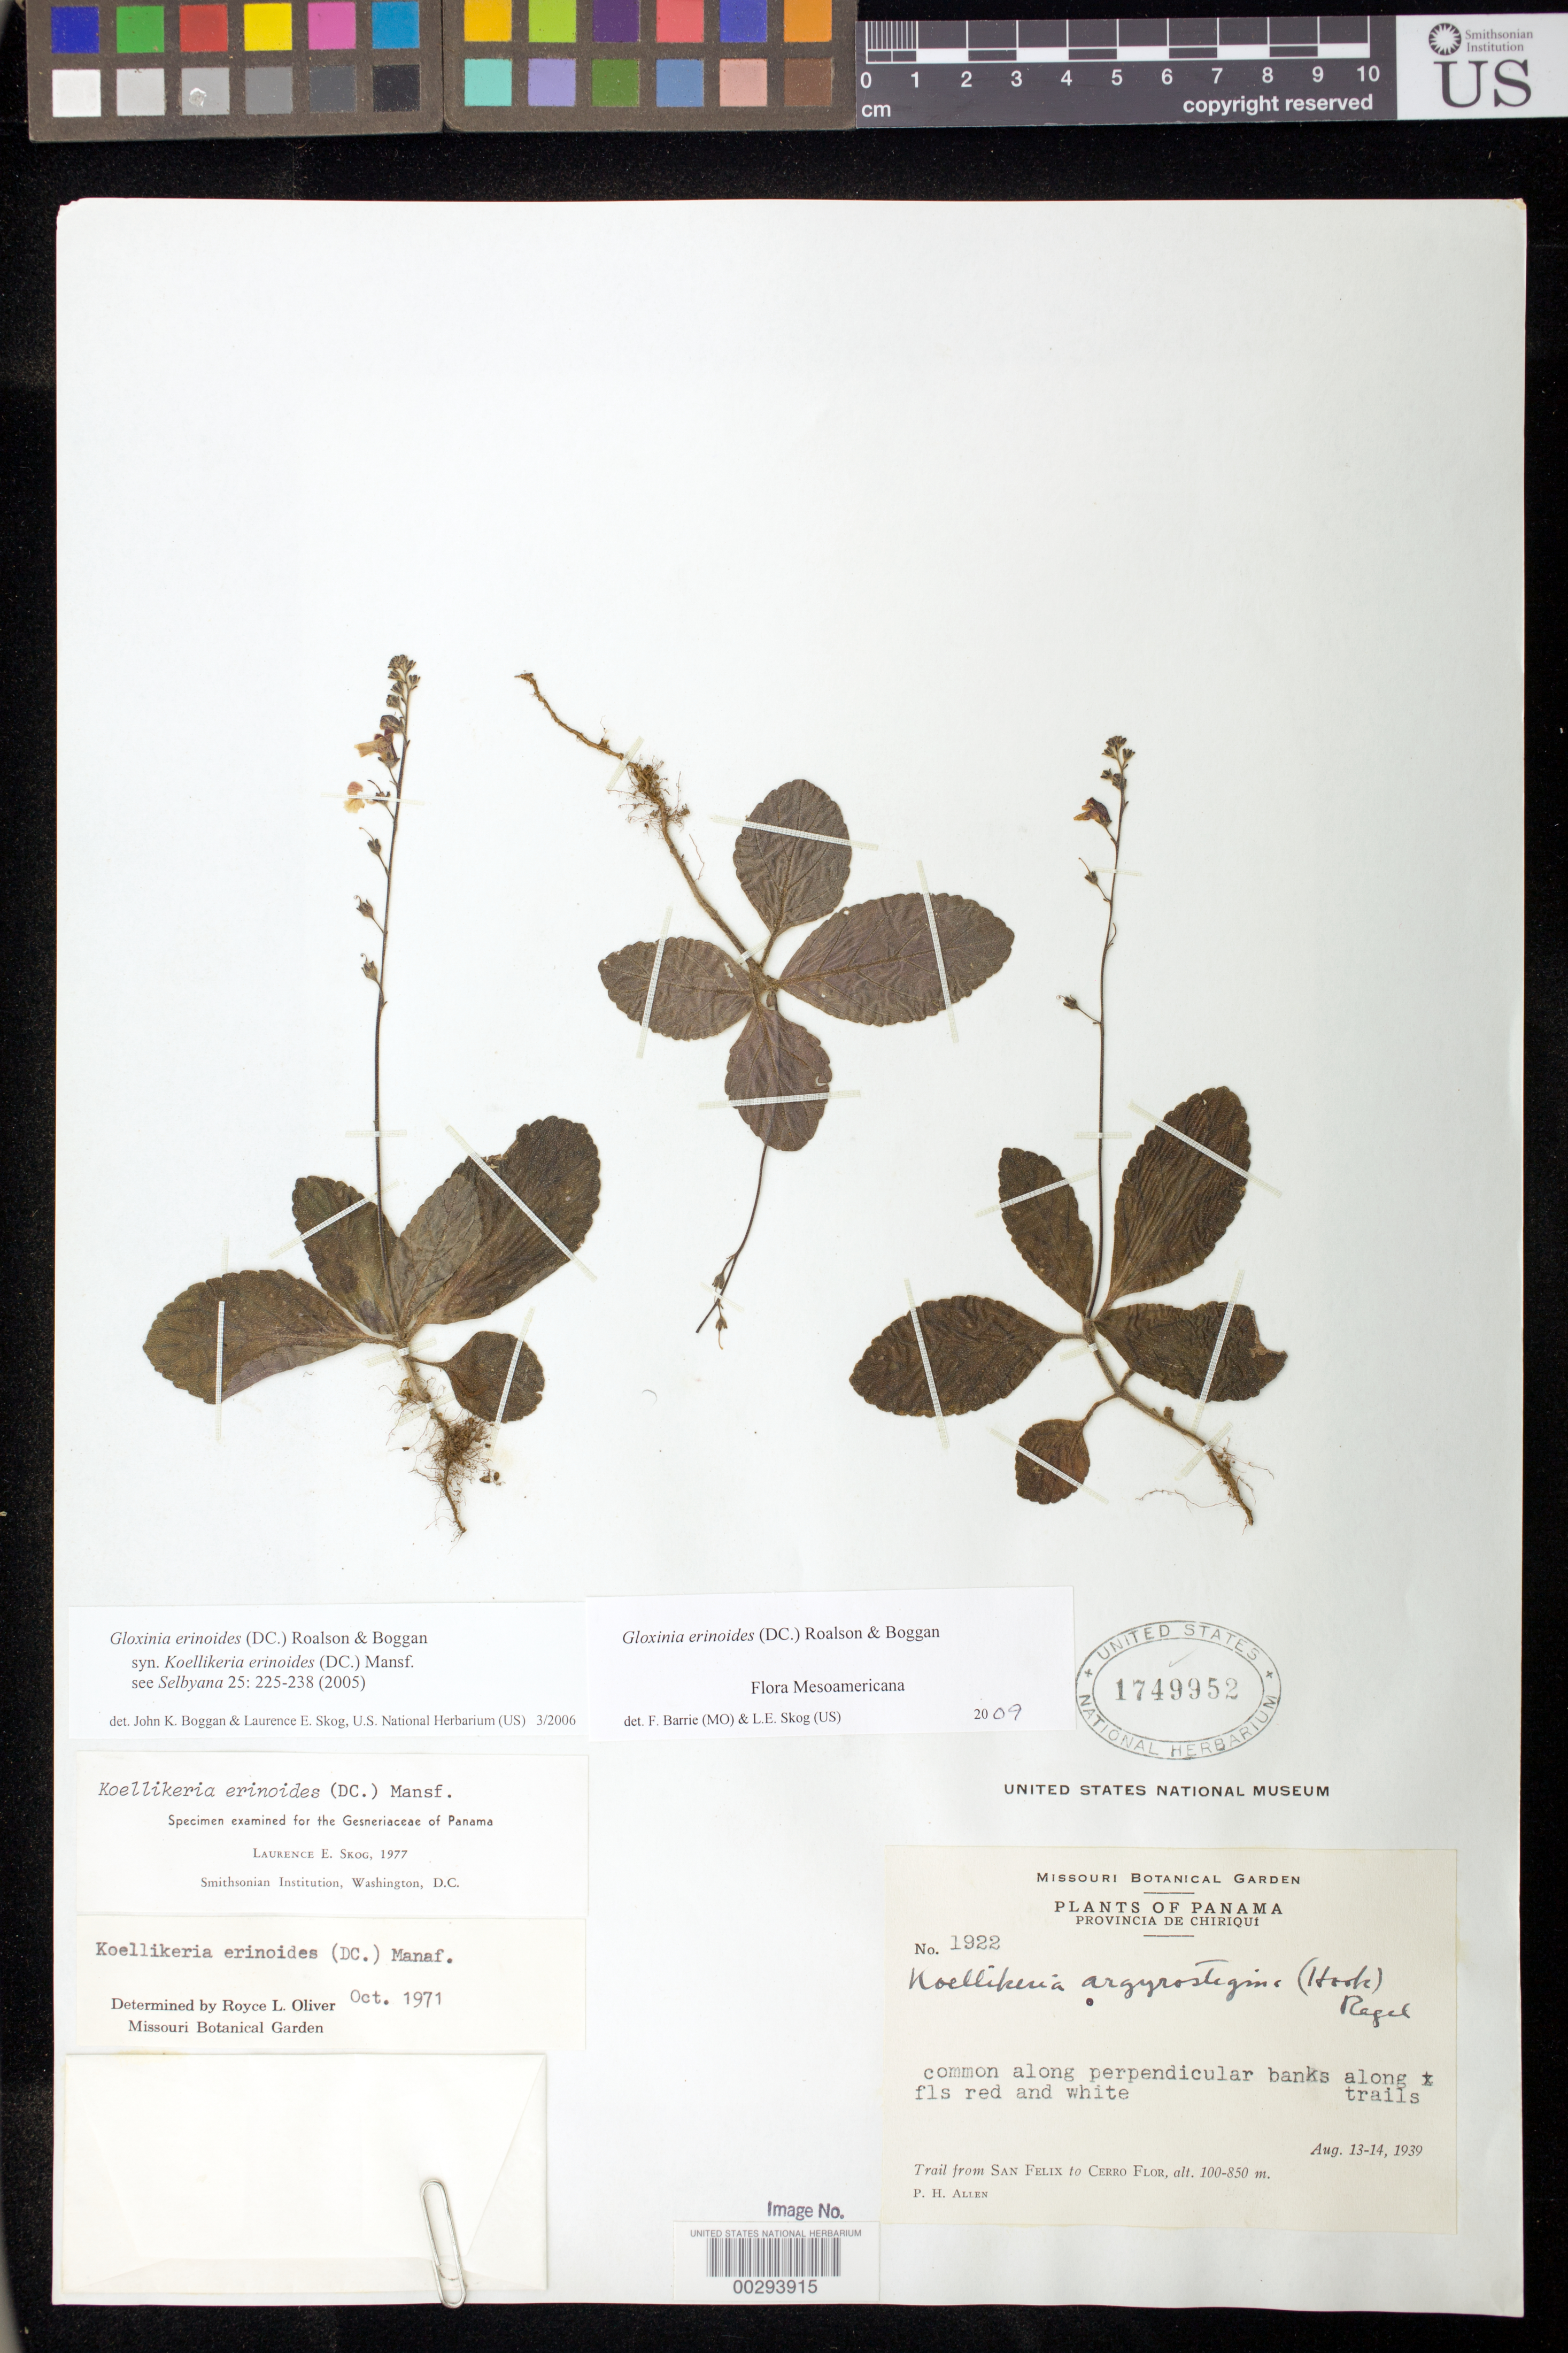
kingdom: Plantae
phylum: Tracheophyta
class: Magnoliopsida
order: Lamiales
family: Gesneriaceae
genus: Gloxinia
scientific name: Gloxinia erinoides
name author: (DC.) Roalson & Boggan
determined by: Boggan, J. K.; Skog, L. E.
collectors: P. H. Allen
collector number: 1922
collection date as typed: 13-14 Aug 1939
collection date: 1939-08-13/1939-08-14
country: Panama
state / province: Chiriquí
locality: Trail from San Felix to Cerro Flor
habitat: Common along perpendicular banks along trails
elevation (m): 100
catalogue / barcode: US 1749952